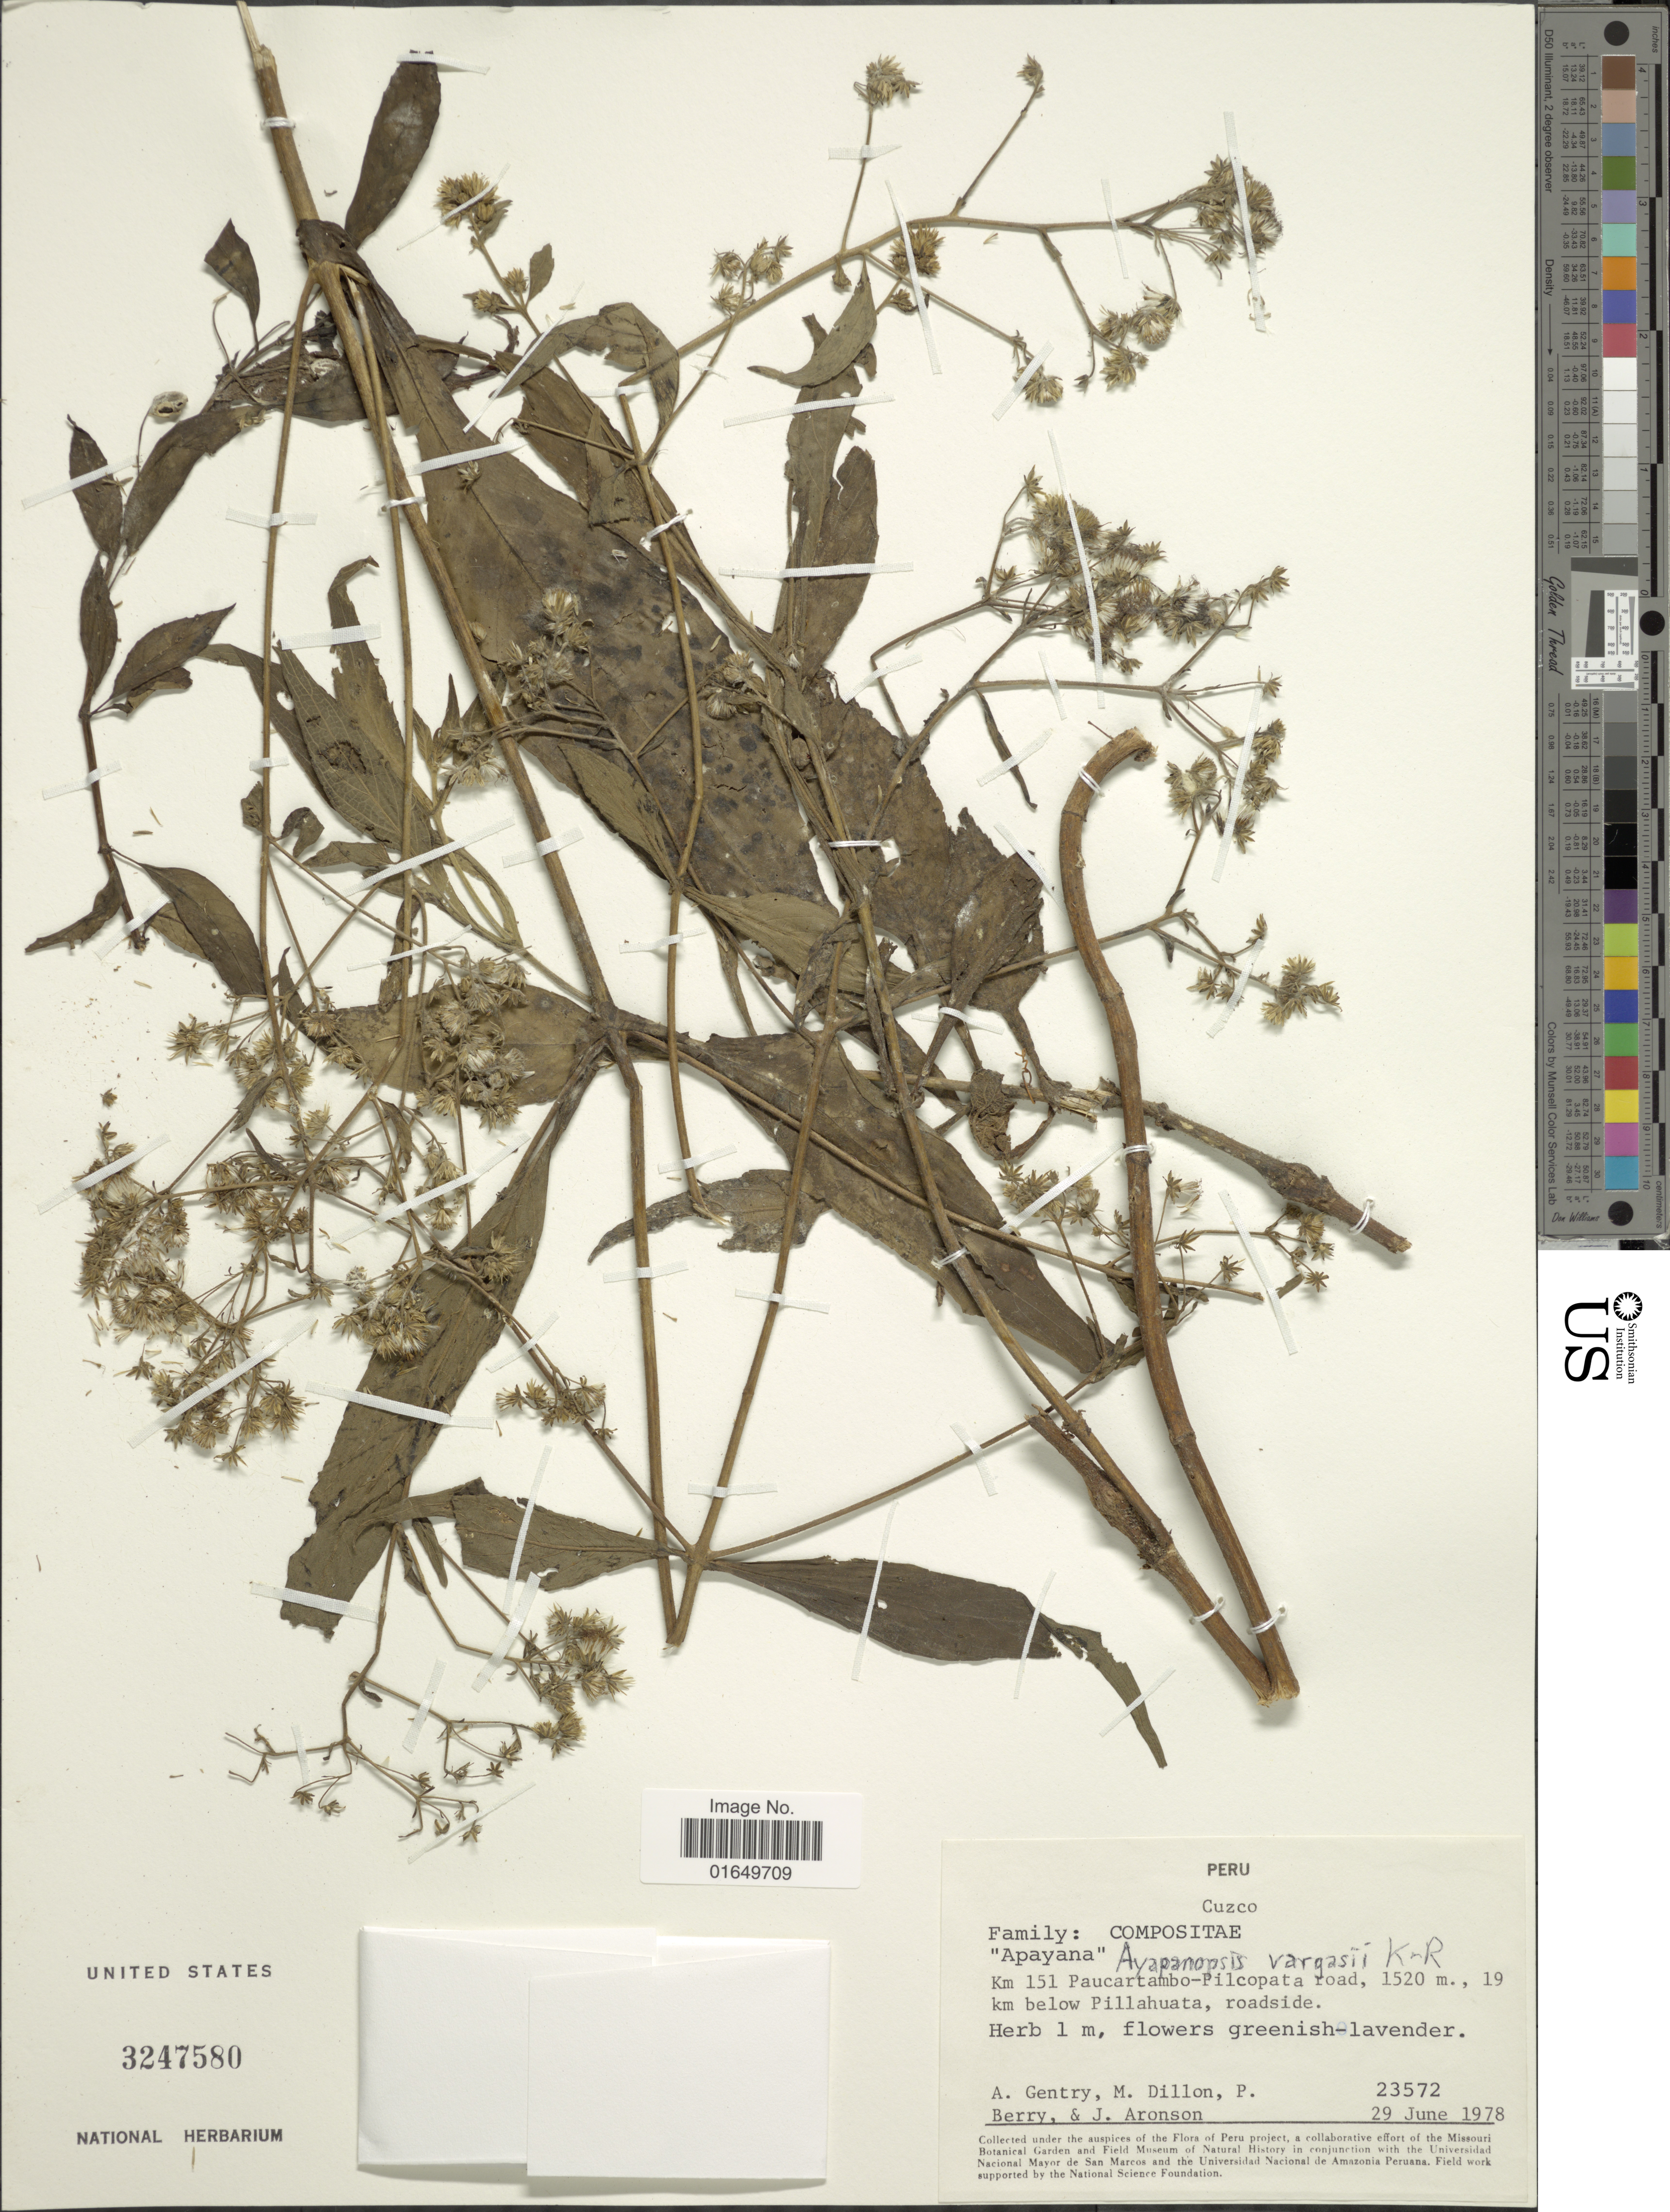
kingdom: Plantae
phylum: Tracheophyta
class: Magnoliopsida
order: Asterales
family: Asteraceae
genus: Ayapanopsis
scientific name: Ayapanopsis vargasii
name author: R.M. King & H. Rob.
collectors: A. H. Gentry, M. O. Dillon, P. Berry & J. Aronson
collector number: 23572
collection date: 1978-06-29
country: Peru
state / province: Cusco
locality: Km 151 Paucartambo-Pilcopata road, 19 km below Pillahuata, roadside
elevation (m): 1520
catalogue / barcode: US 3247580